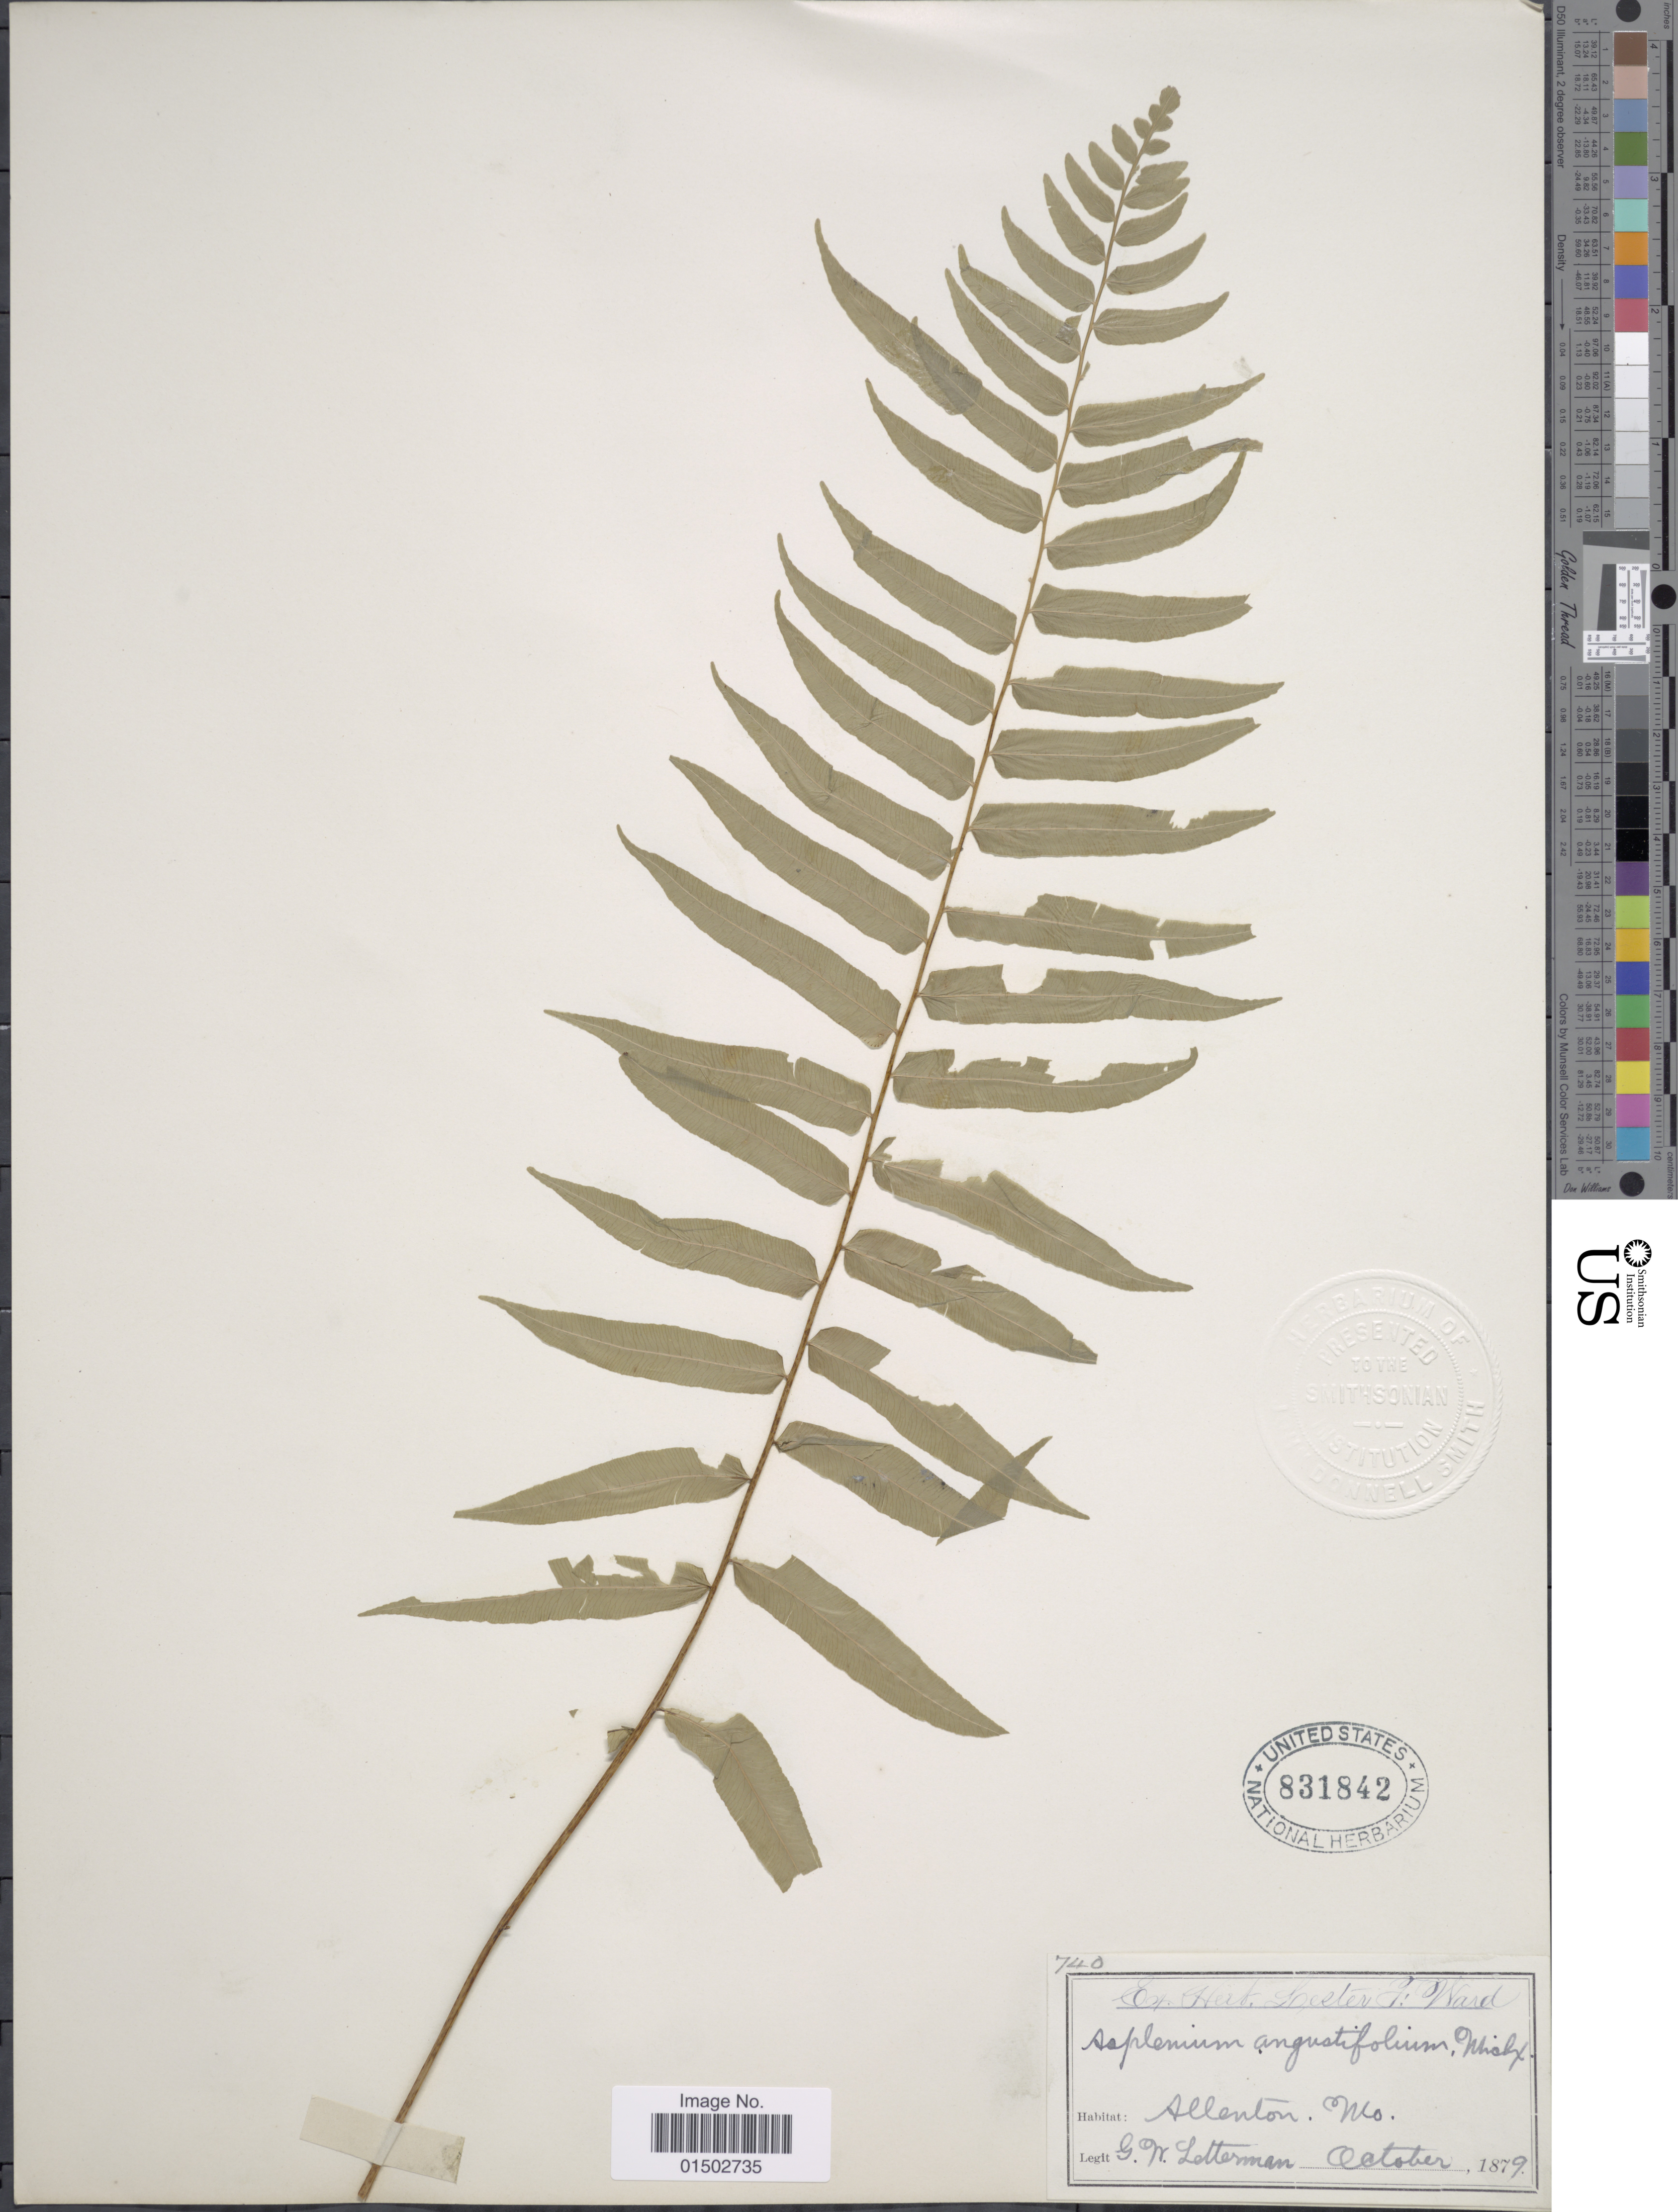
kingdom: Plantae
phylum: Tracheophyta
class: Polypodiopsida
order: Polypodiales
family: Diplaziopsidaceae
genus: Homalosorus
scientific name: Homalosorus pycnocarpos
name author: (Spreng.) Pic. Serm.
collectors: G. W. Letterman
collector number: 740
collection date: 1879-10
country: United States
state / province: Missouri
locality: Allenton, Mo.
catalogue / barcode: US 831842